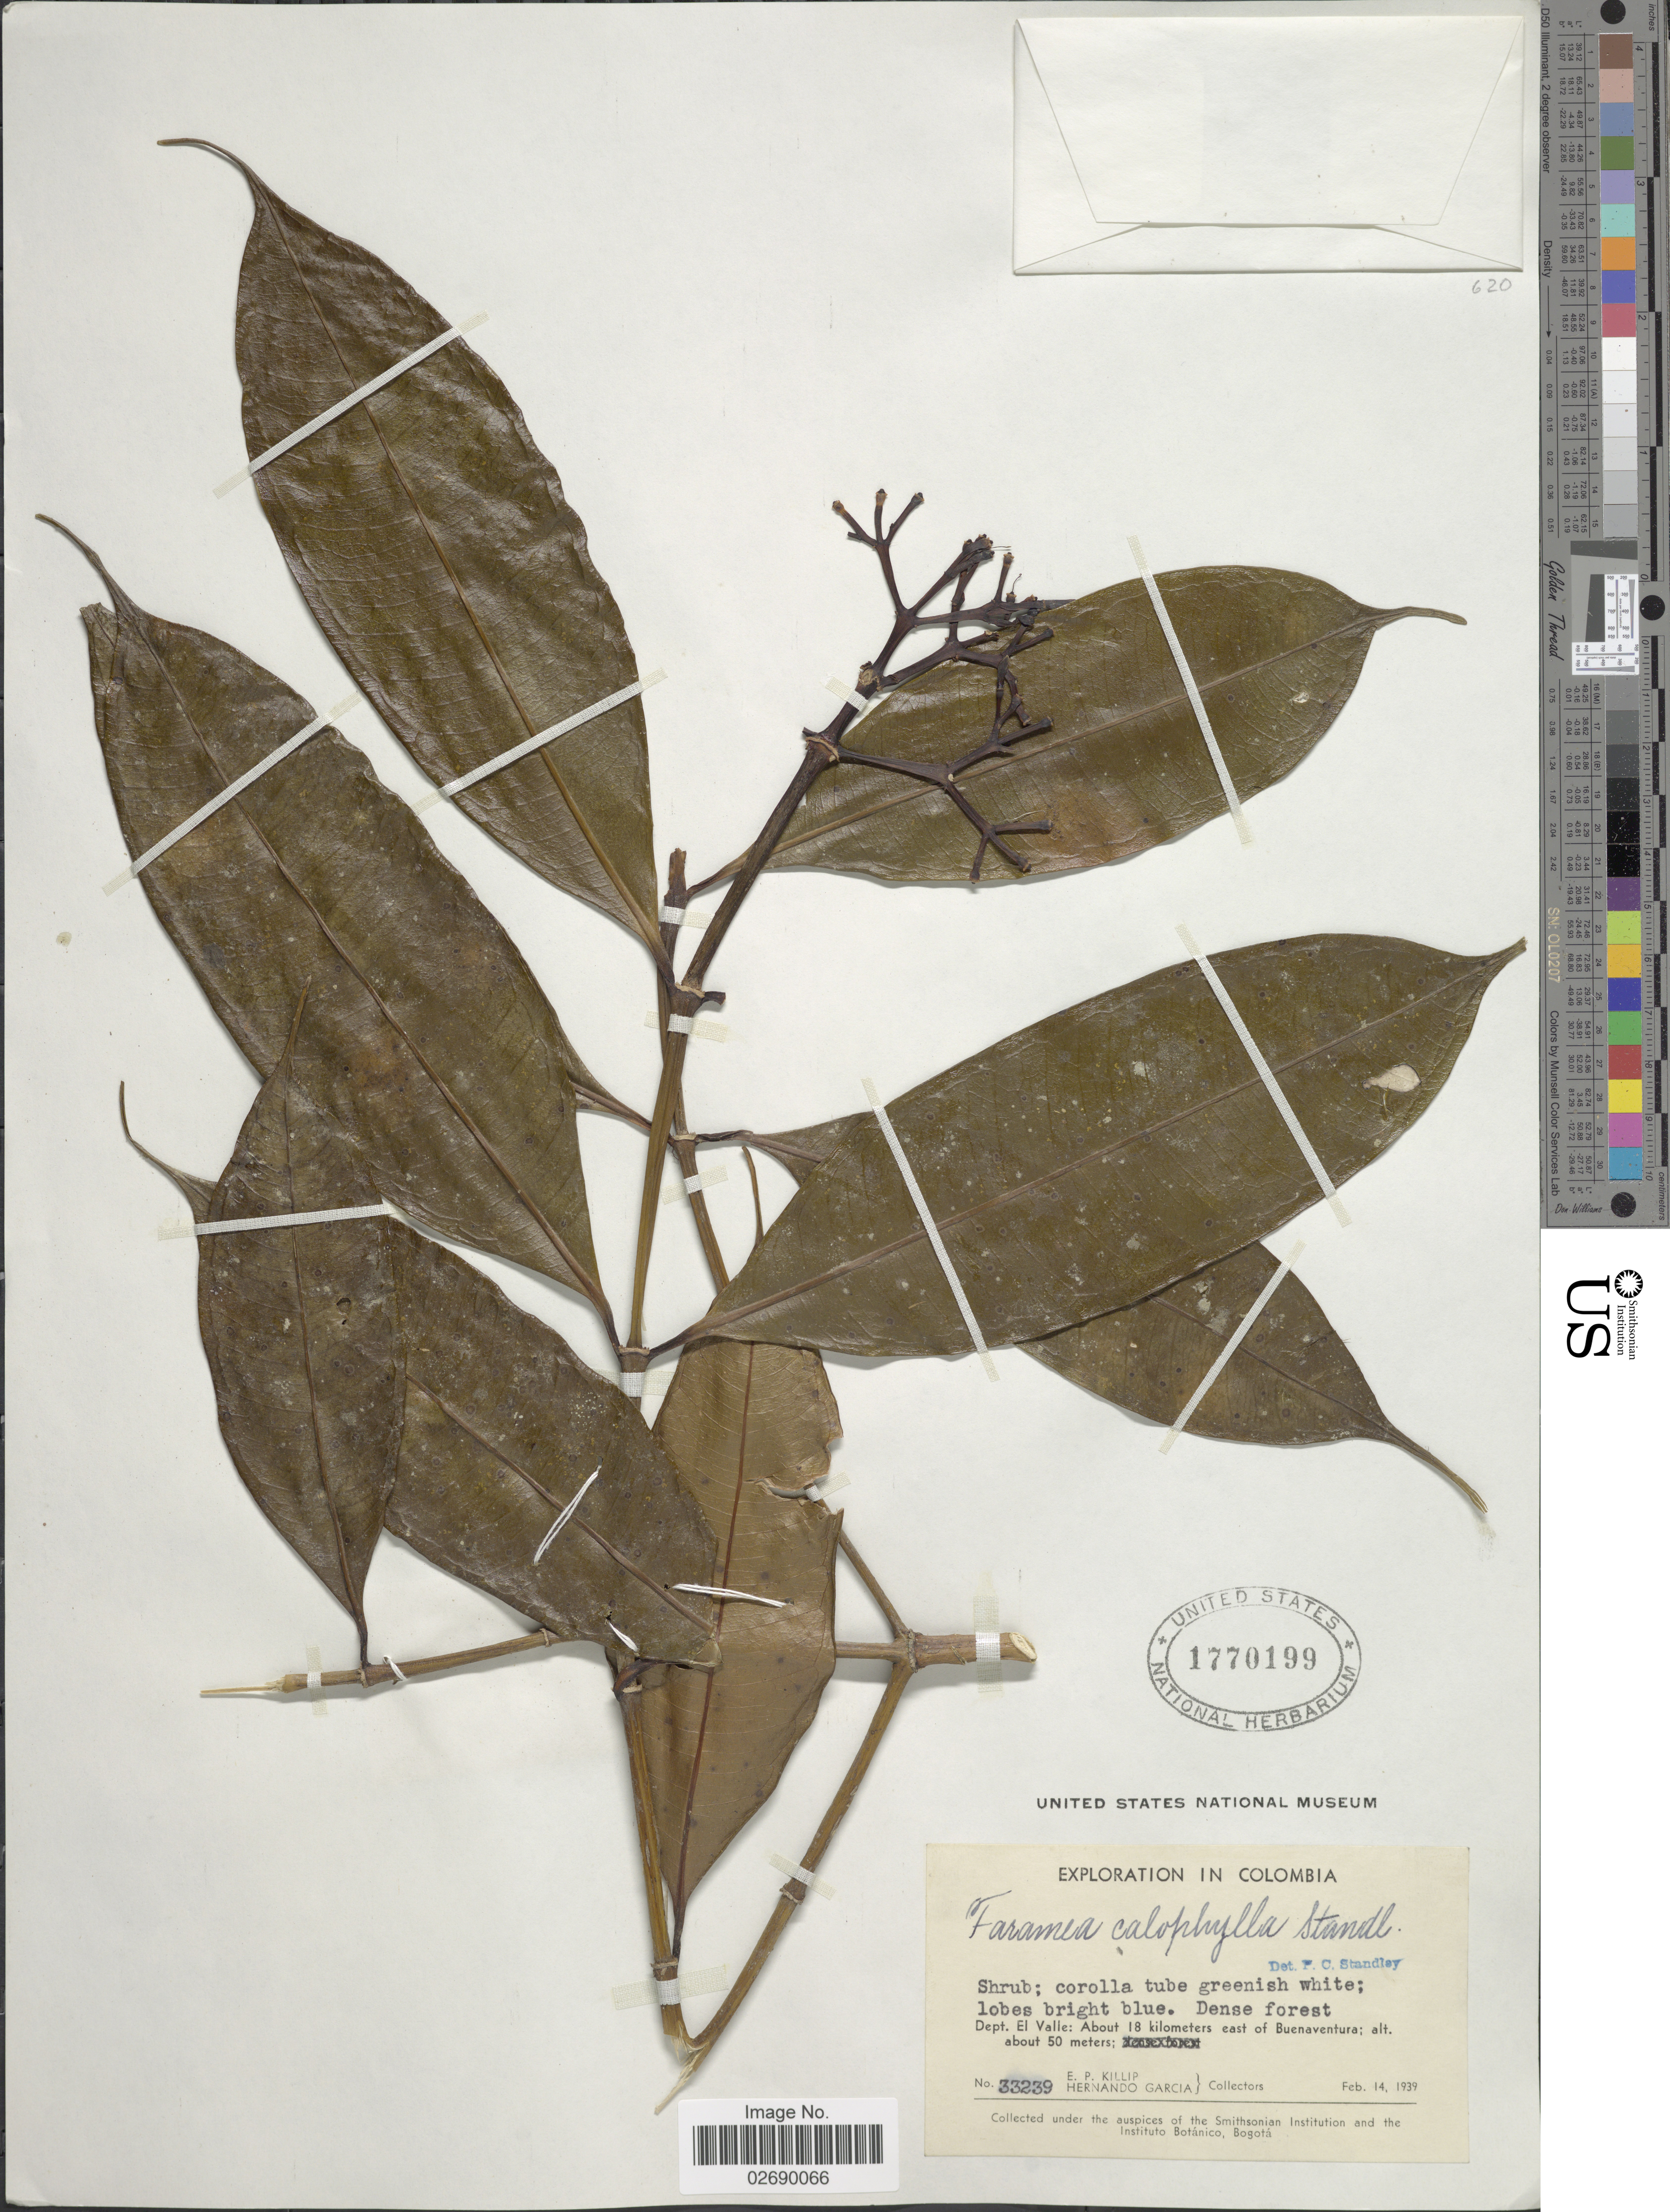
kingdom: Plantae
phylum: Tracheophyta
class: Magnoliopsida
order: Gentianales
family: Rubiaceae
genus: Faramea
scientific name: Faramea calophylla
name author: Standl.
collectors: E. P. Killip & H. Garcia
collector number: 33239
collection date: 1939-02-14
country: Colombia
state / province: Valle del Cauca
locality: Dept. El Valle. About 18 kilometers east of Buenaventura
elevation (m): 50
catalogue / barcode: US 1770199